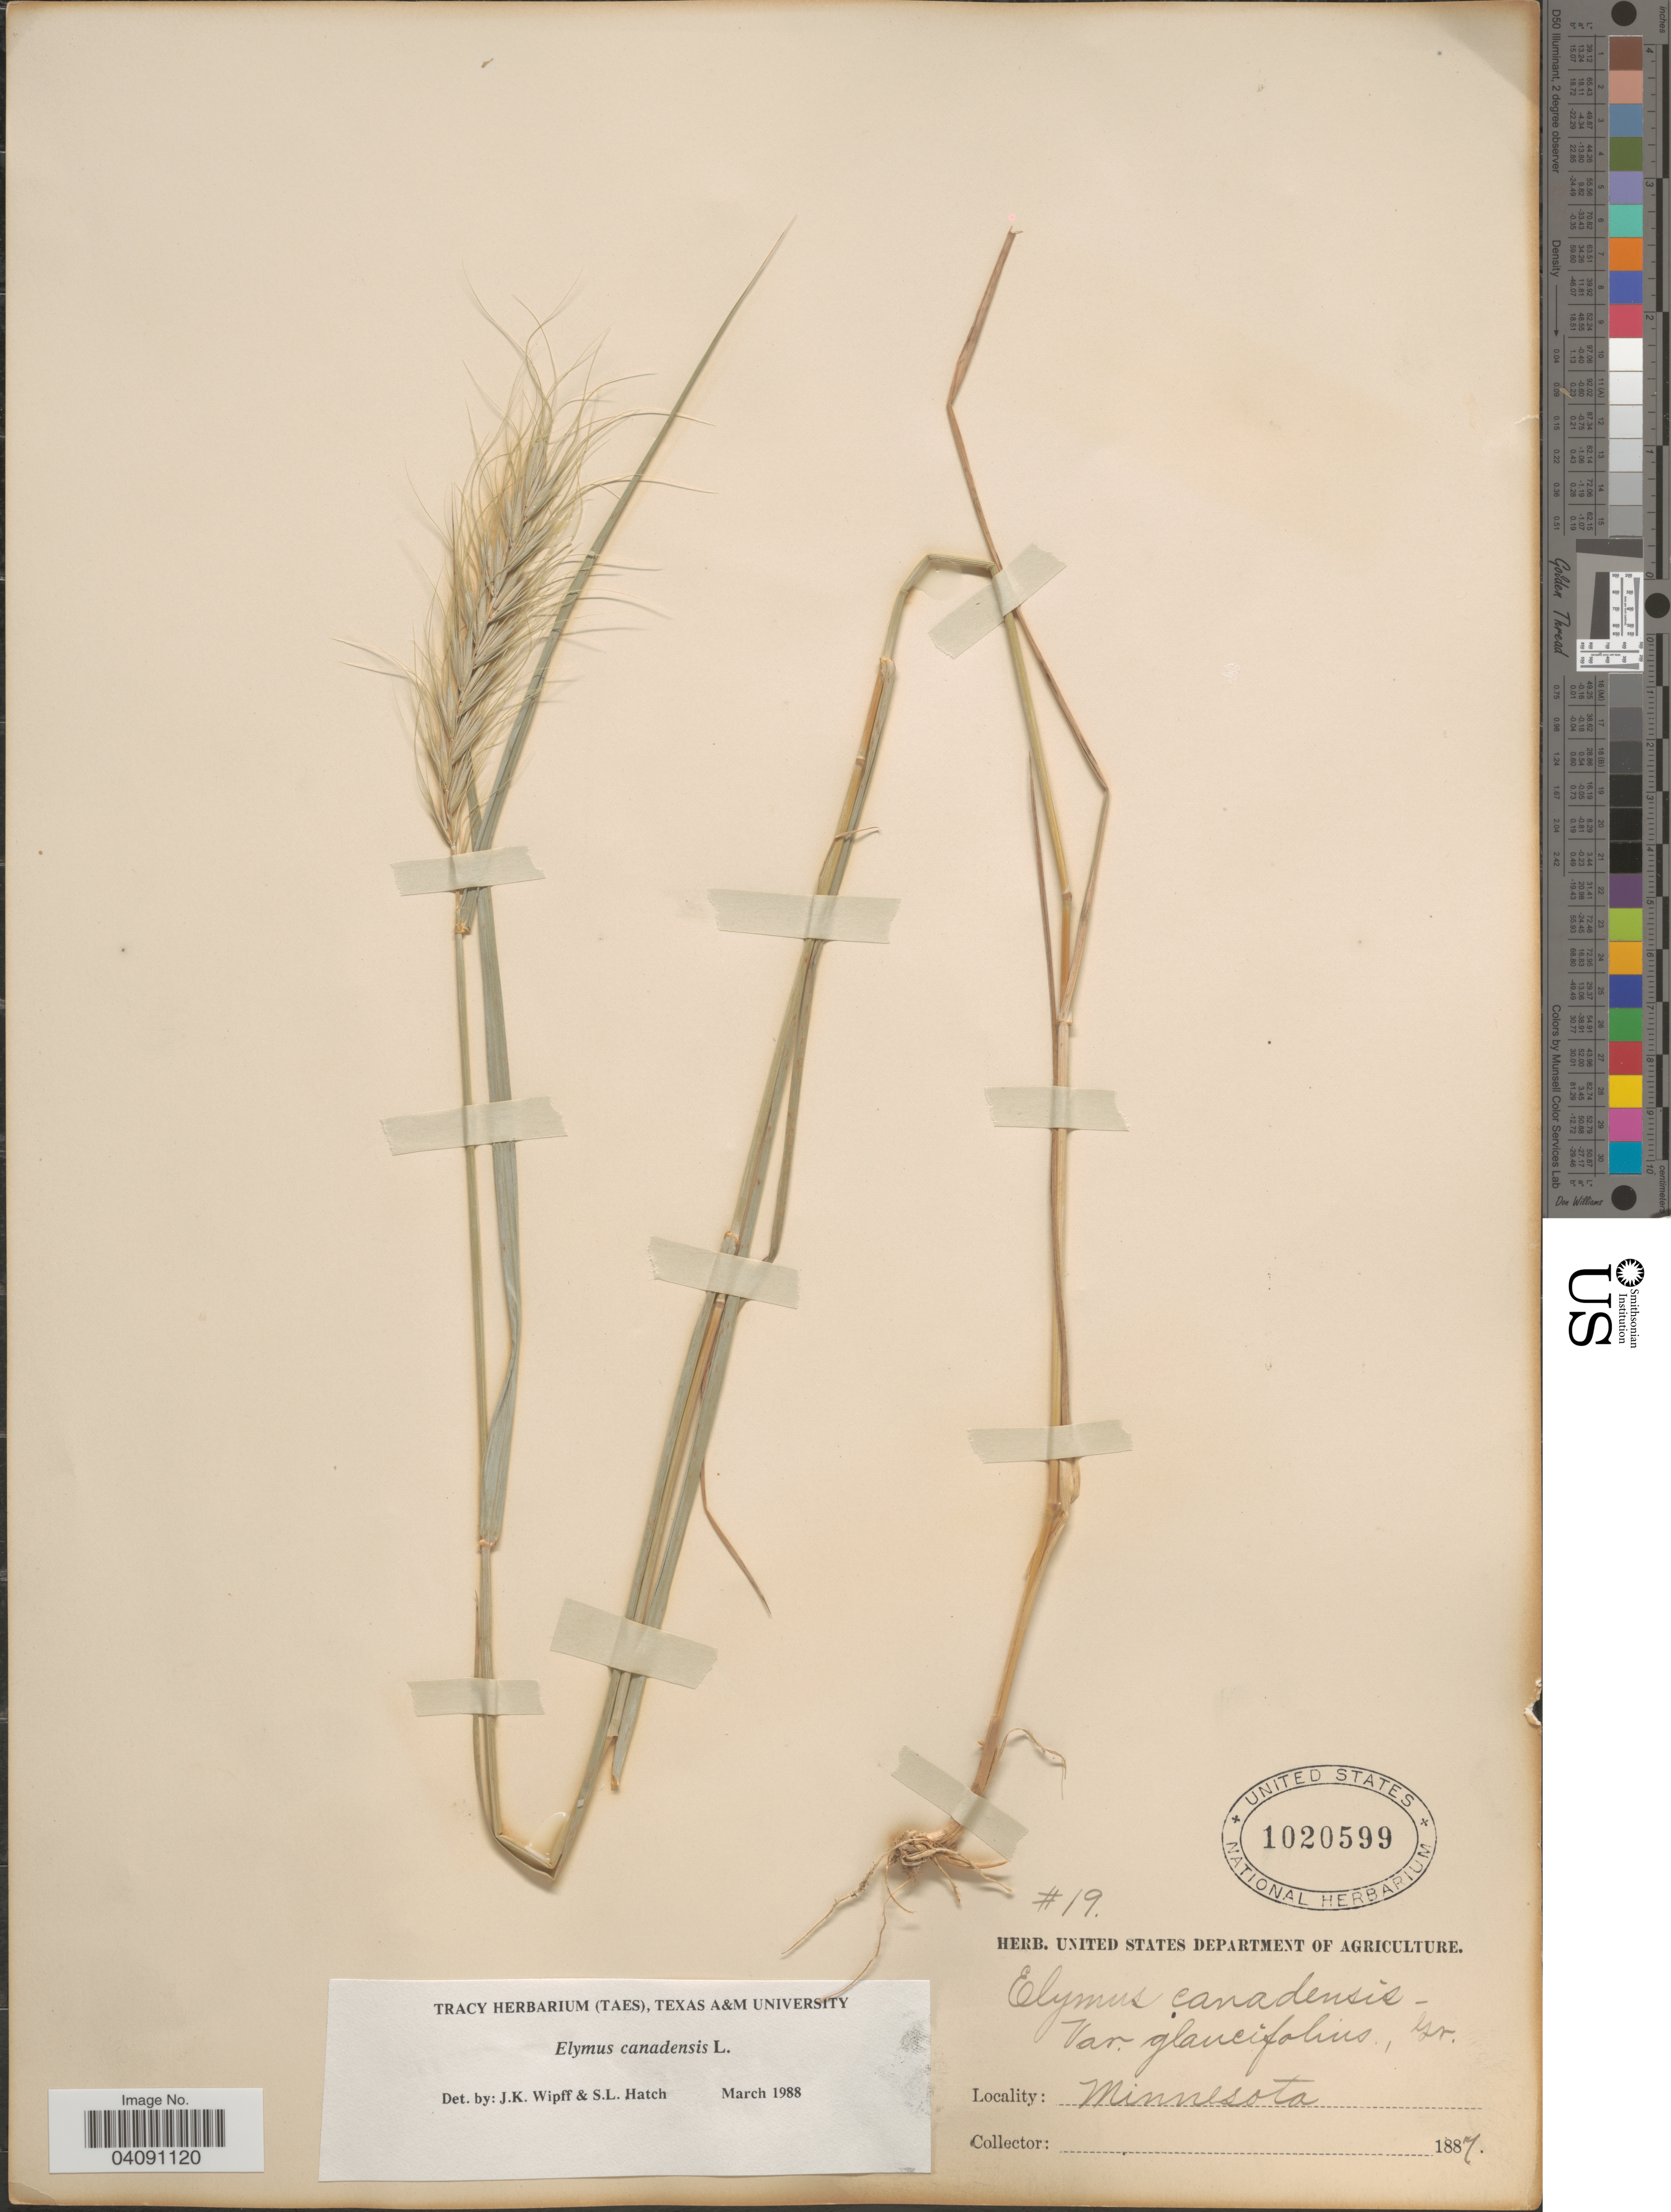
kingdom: Plantae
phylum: Tracheophyta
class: Liliopsida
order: Poales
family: Poaceae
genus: Elymus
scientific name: Elymus canadensis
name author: L.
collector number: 19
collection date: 1887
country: United States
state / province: Minnesota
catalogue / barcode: US 1020599